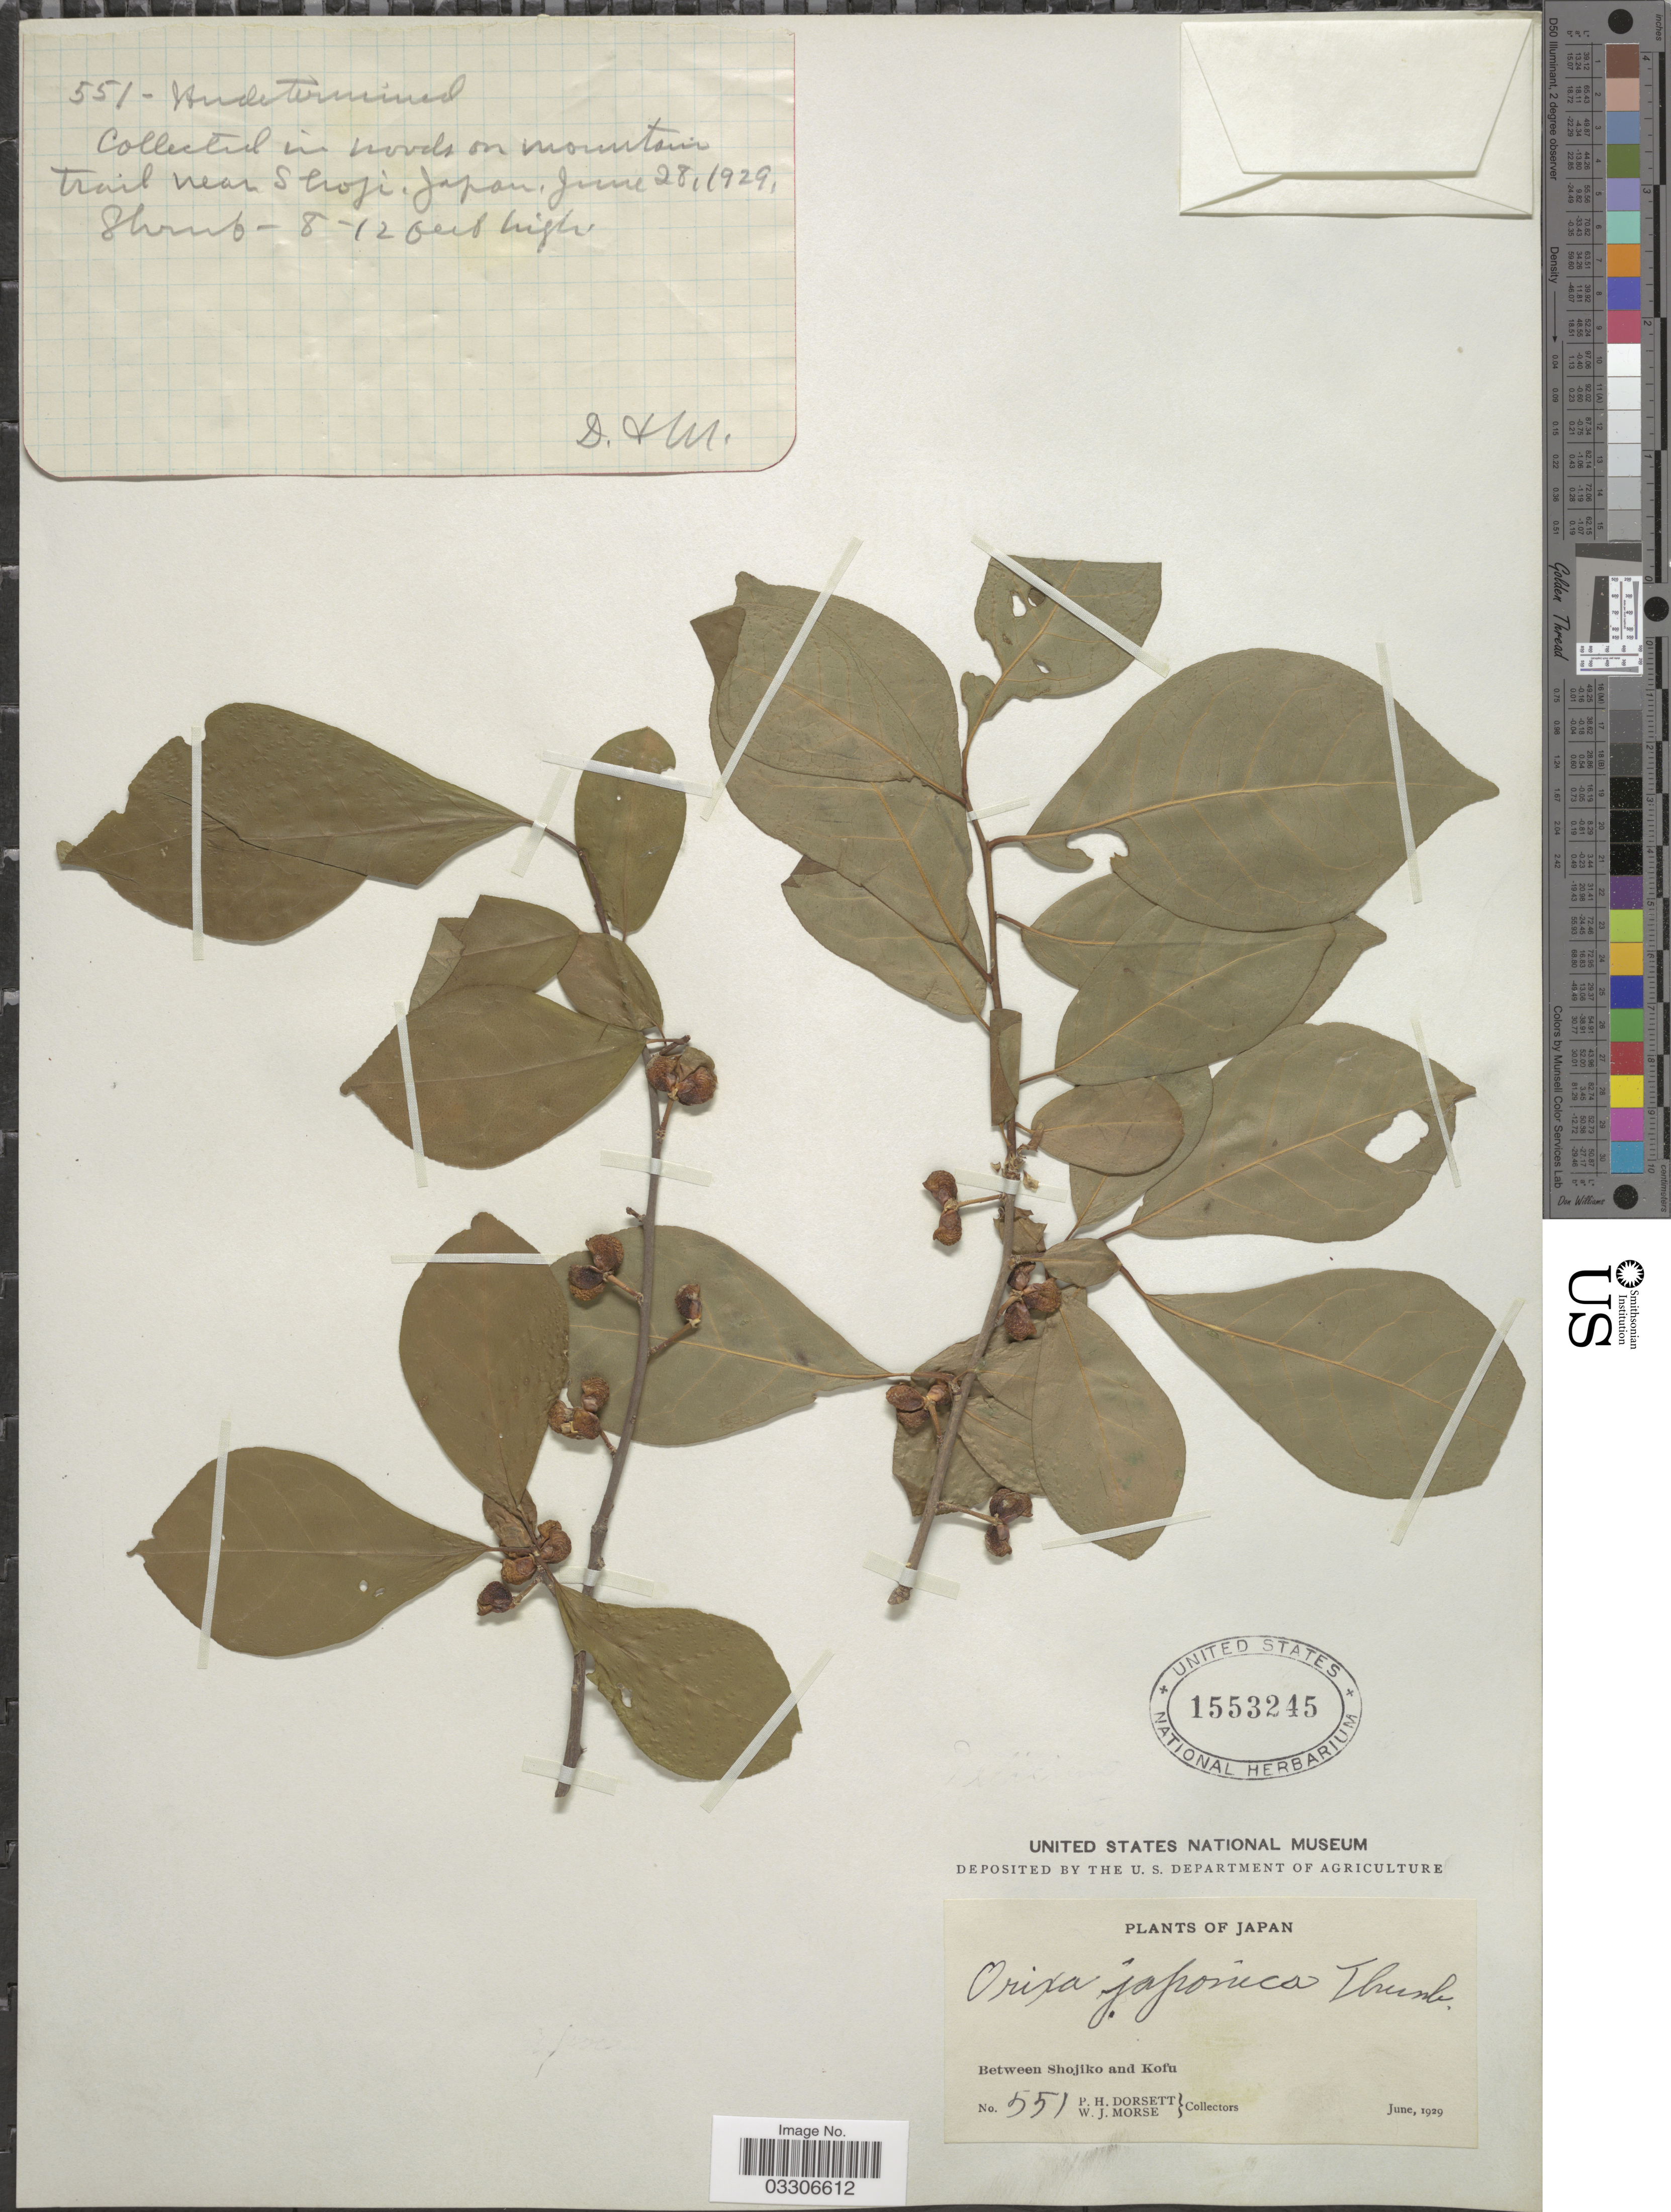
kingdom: Plantae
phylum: Tracheophyta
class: Magnoliopsida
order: Sapindales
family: Rutaceae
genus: Orixa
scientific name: Orixa japonica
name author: Thunb.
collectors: P. H. Dorsett & W. J. Morse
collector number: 551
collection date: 1929-06-28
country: Japan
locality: Woods on mountains. Trail near Shoji. Between Shojikop and Kofu.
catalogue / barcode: US 1553245